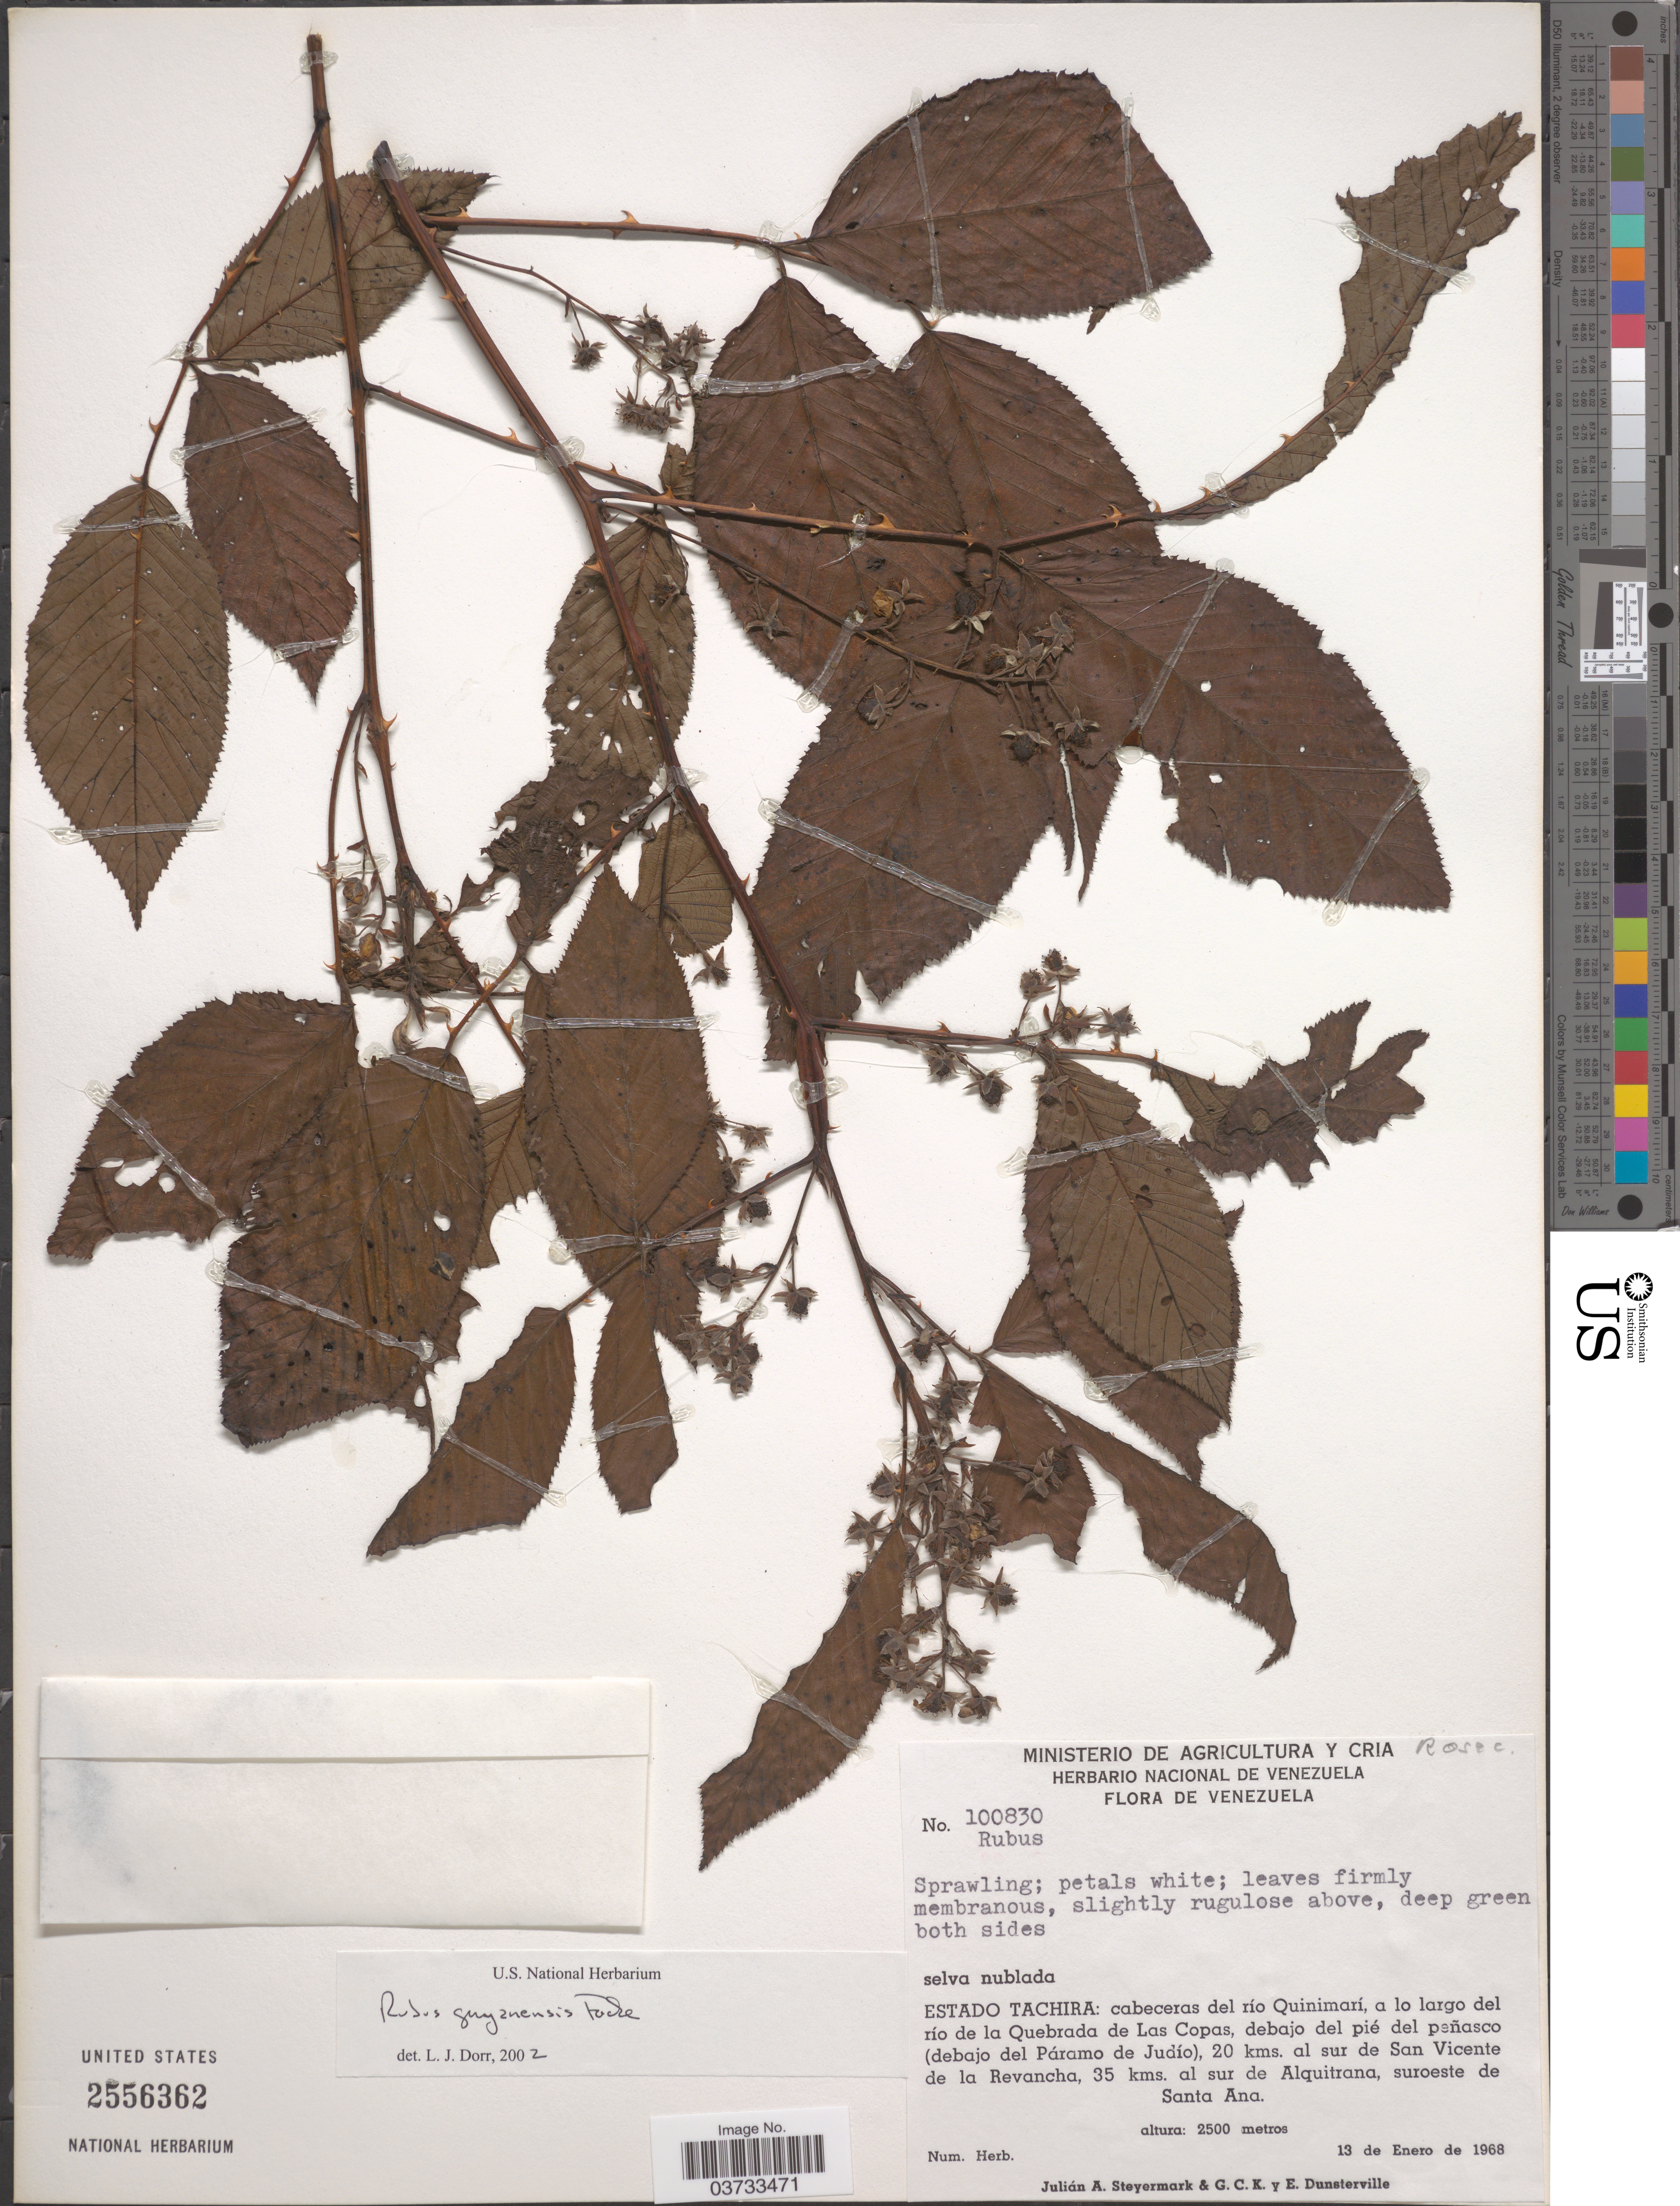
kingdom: Plantae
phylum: Tracheophyta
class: Magnoliopsida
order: Rosales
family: Rosaceae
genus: Rubus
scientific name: Rubus guyanensis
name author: Focke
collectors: J. Steyermark, G. C. K. Dunsterville & E. Dunsterville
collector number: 100830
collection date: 1968-01-13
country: Venezuela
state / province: Tachira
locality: Cabeceras del río Quinimarí, a lo largo del río de la Quebrada de Las Copas, debajo del pié del peñasco (debajo del Páramo de Judío), 20 kms. al sur de San Vicente de la Revanche, 35 kms. al sur de Alquitrana, suroeste de Santa Ana.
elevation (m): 2500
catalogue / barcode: US 2556362